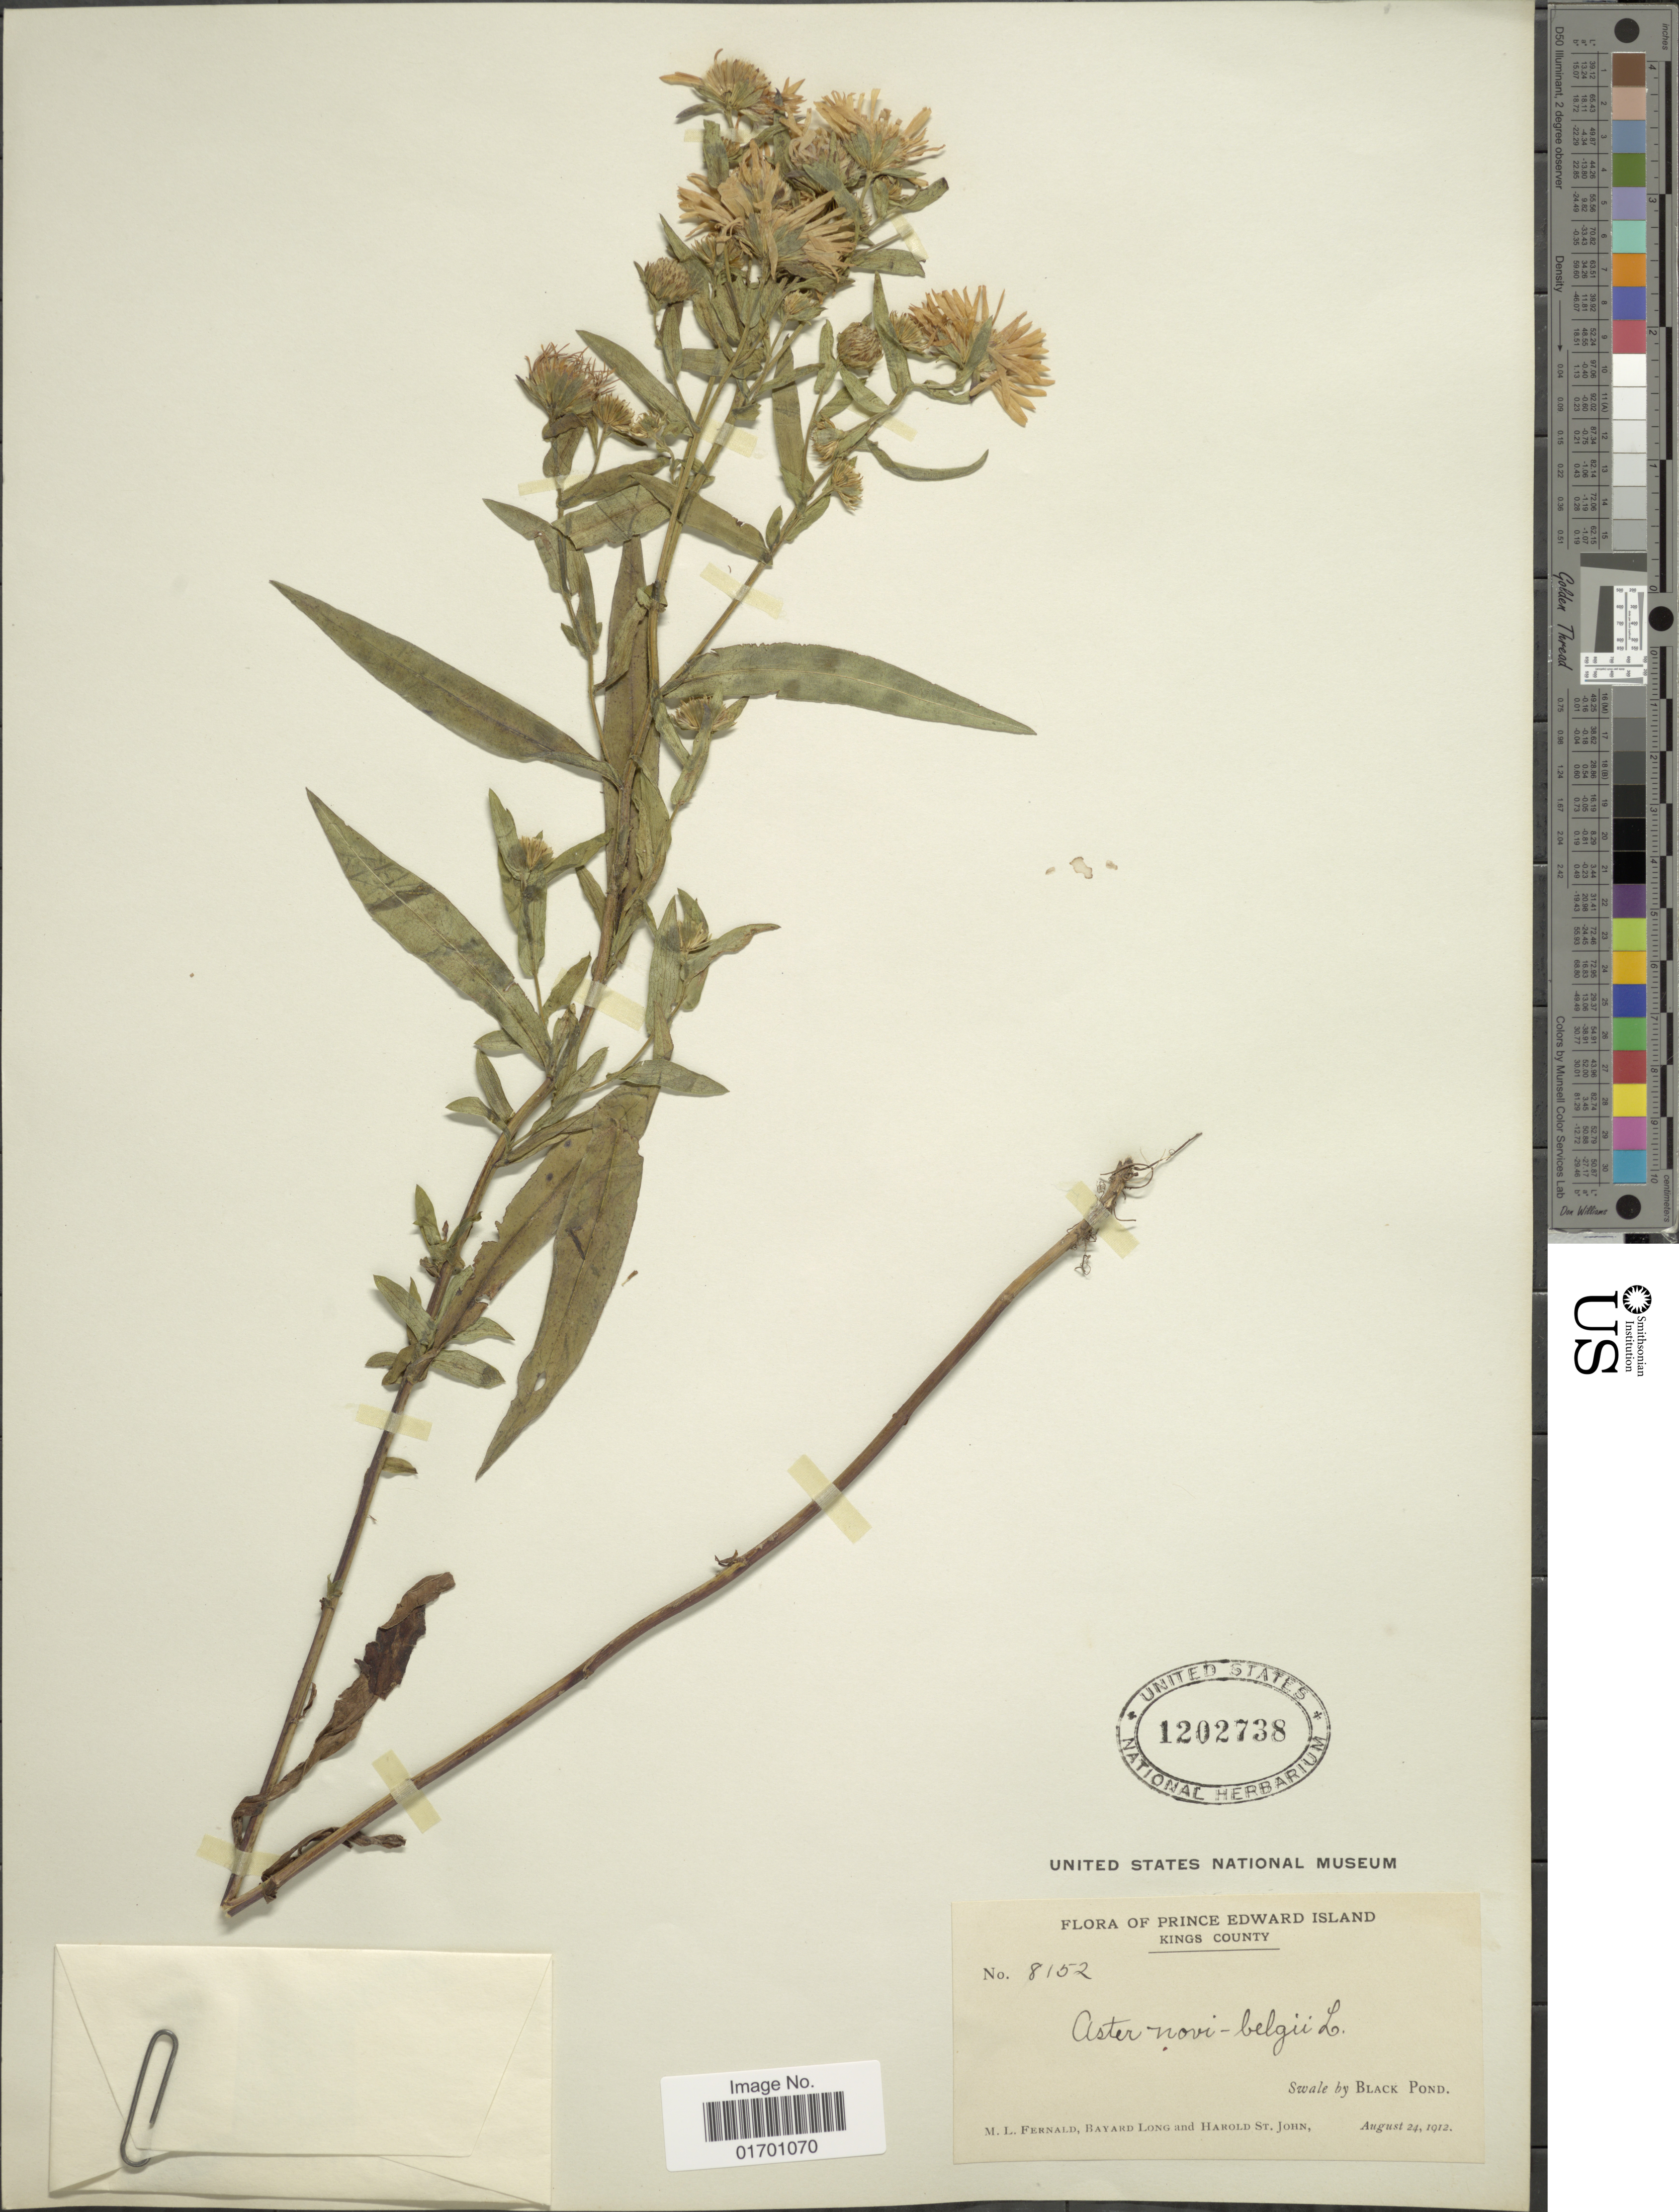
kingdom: Plantae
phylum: Tracheophyta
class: Magnoliopsida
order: Asterales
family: Asteraceae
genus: Symphyotrichum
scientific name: Symphyotrichum novi-belgii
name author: (L.) G.L. Nesom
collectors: M. L. Fernald, B. Long & H. St. John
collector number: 8152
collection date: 1912-08-24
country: Canada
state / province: Prince Edward Island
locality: Kings County. Swale by Black Pond.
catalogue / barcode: US 1202738